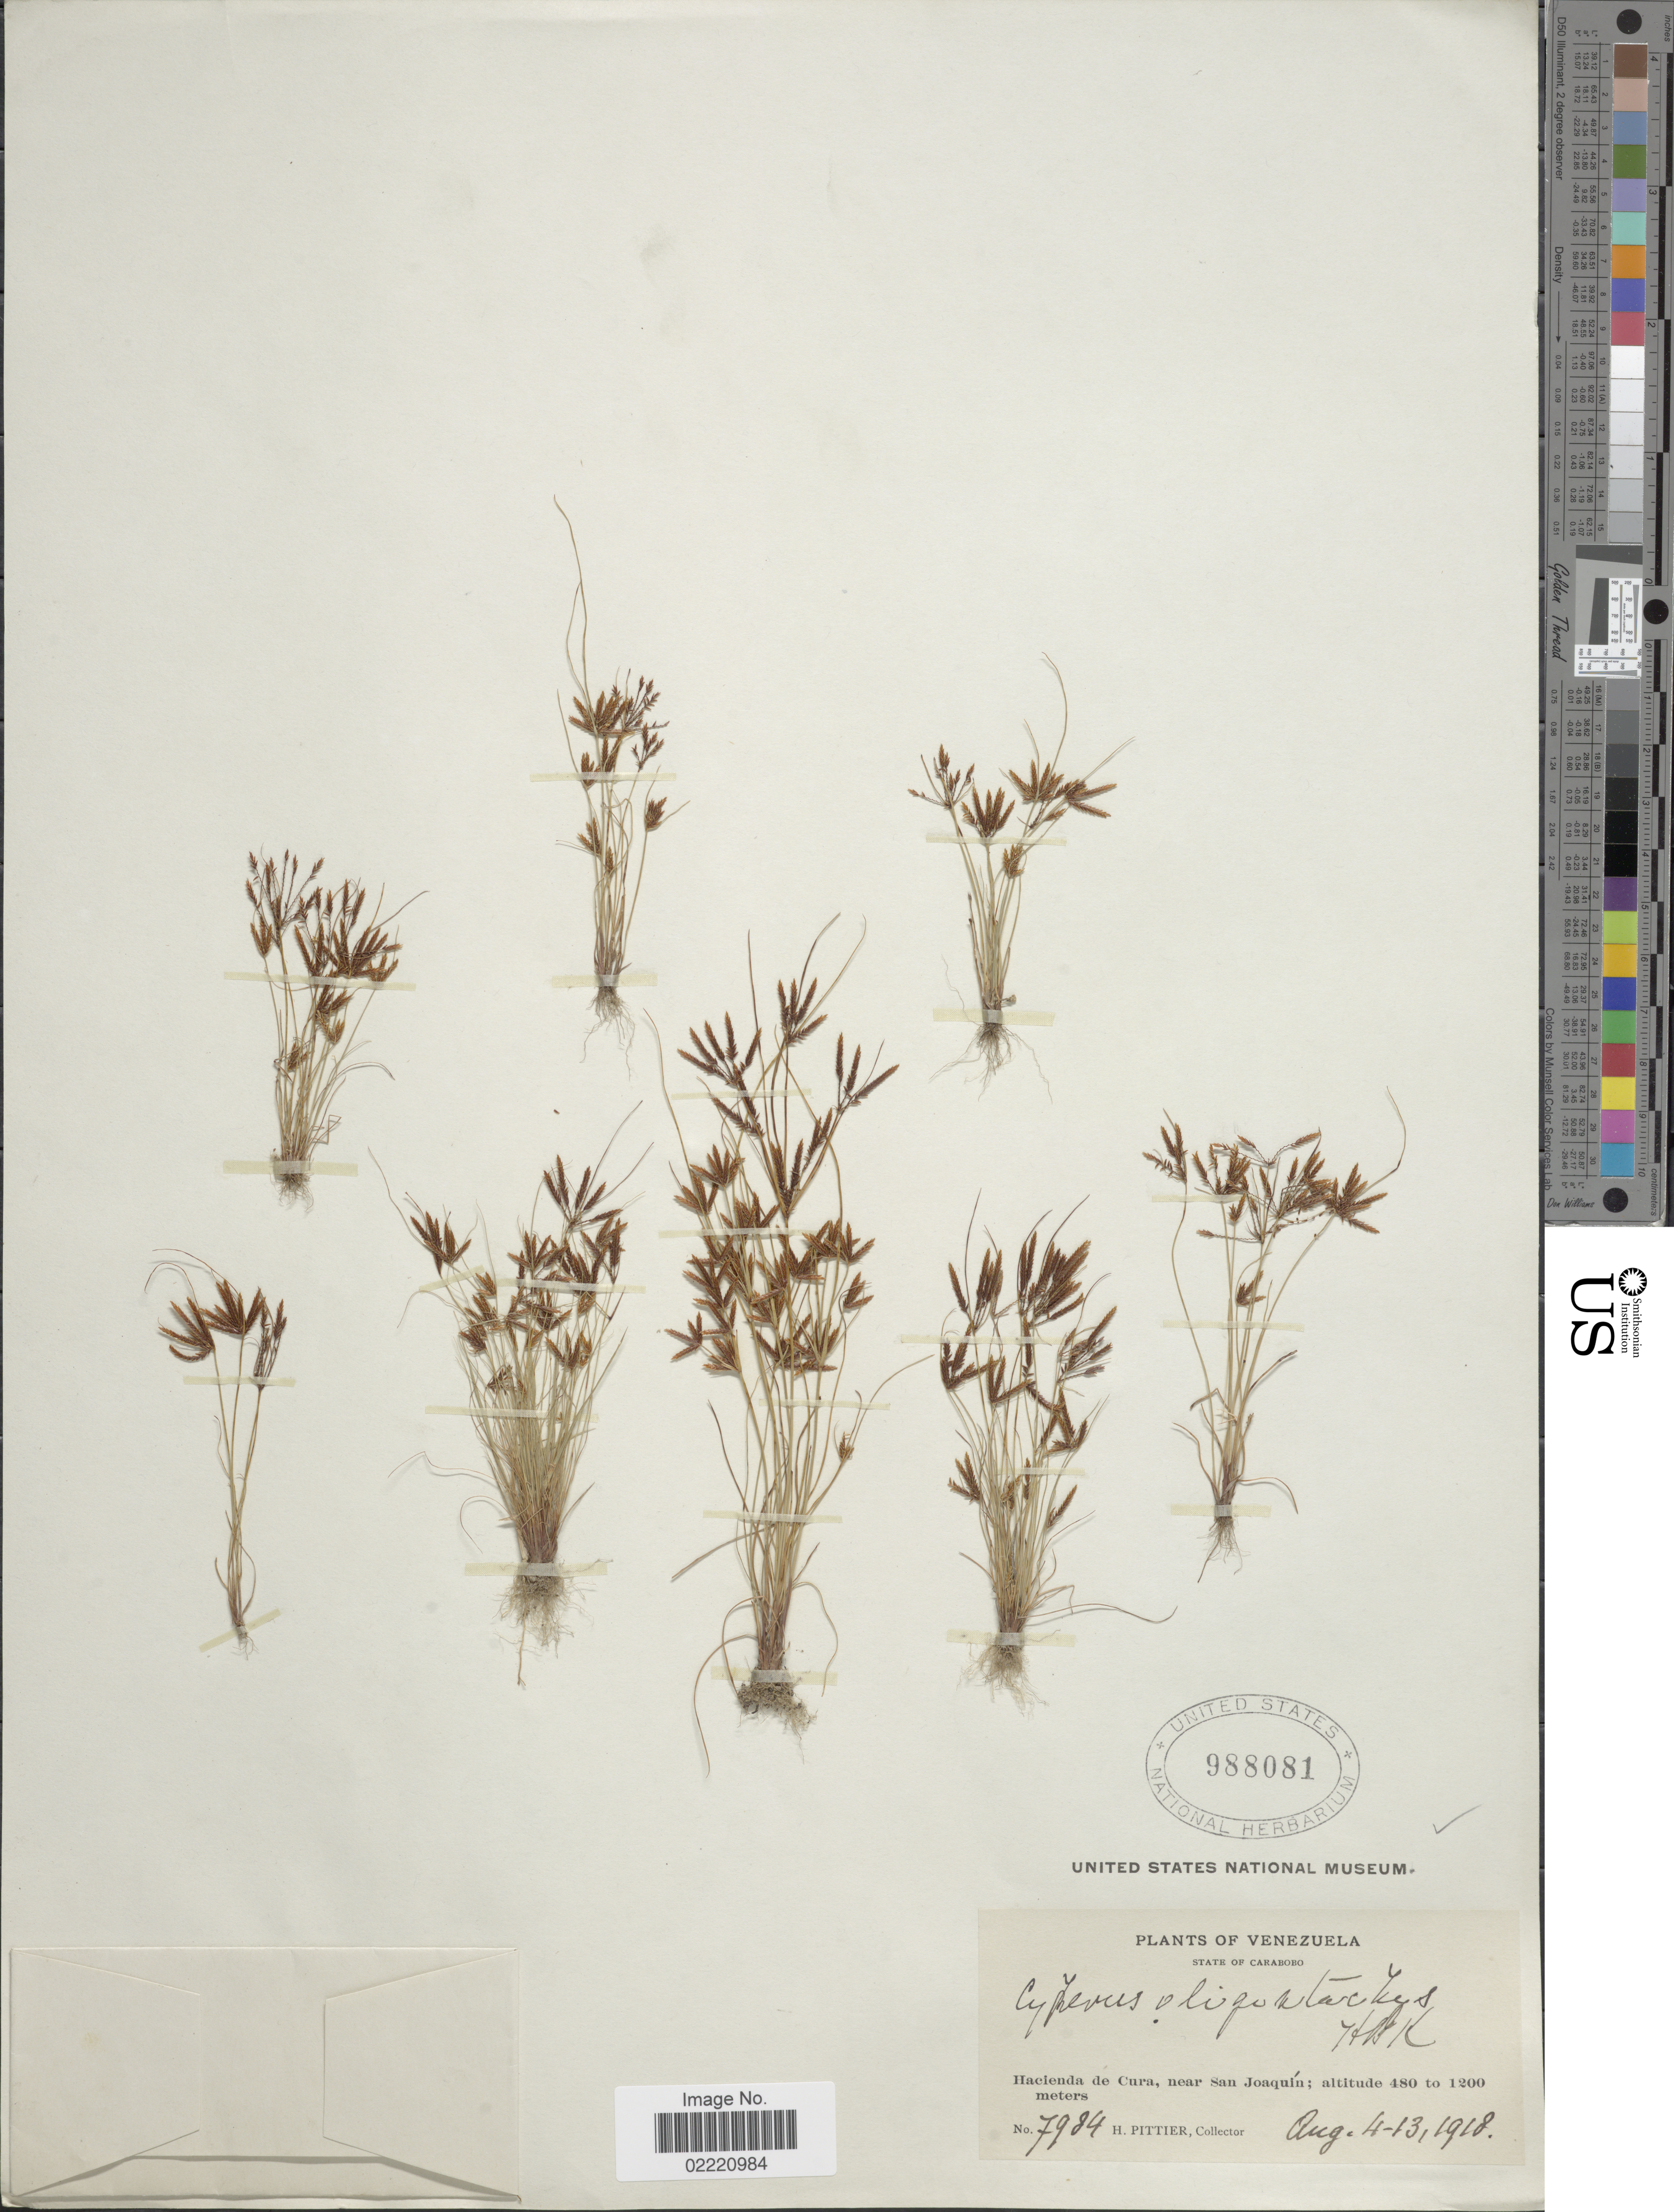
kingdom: Plantae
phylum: Tracheophyta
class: Liliopsida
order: Poales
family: Cyperaceae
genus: Cyperus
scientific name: Cyperus amabilis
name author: Vahl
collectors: H. F. Pittier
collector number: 7984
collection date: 1918-08-04/1918-08-13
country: Venezuela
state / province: Carabobo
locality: Hacienda de Cura, near San Joaquin.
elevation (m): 480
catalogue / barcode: US 988081